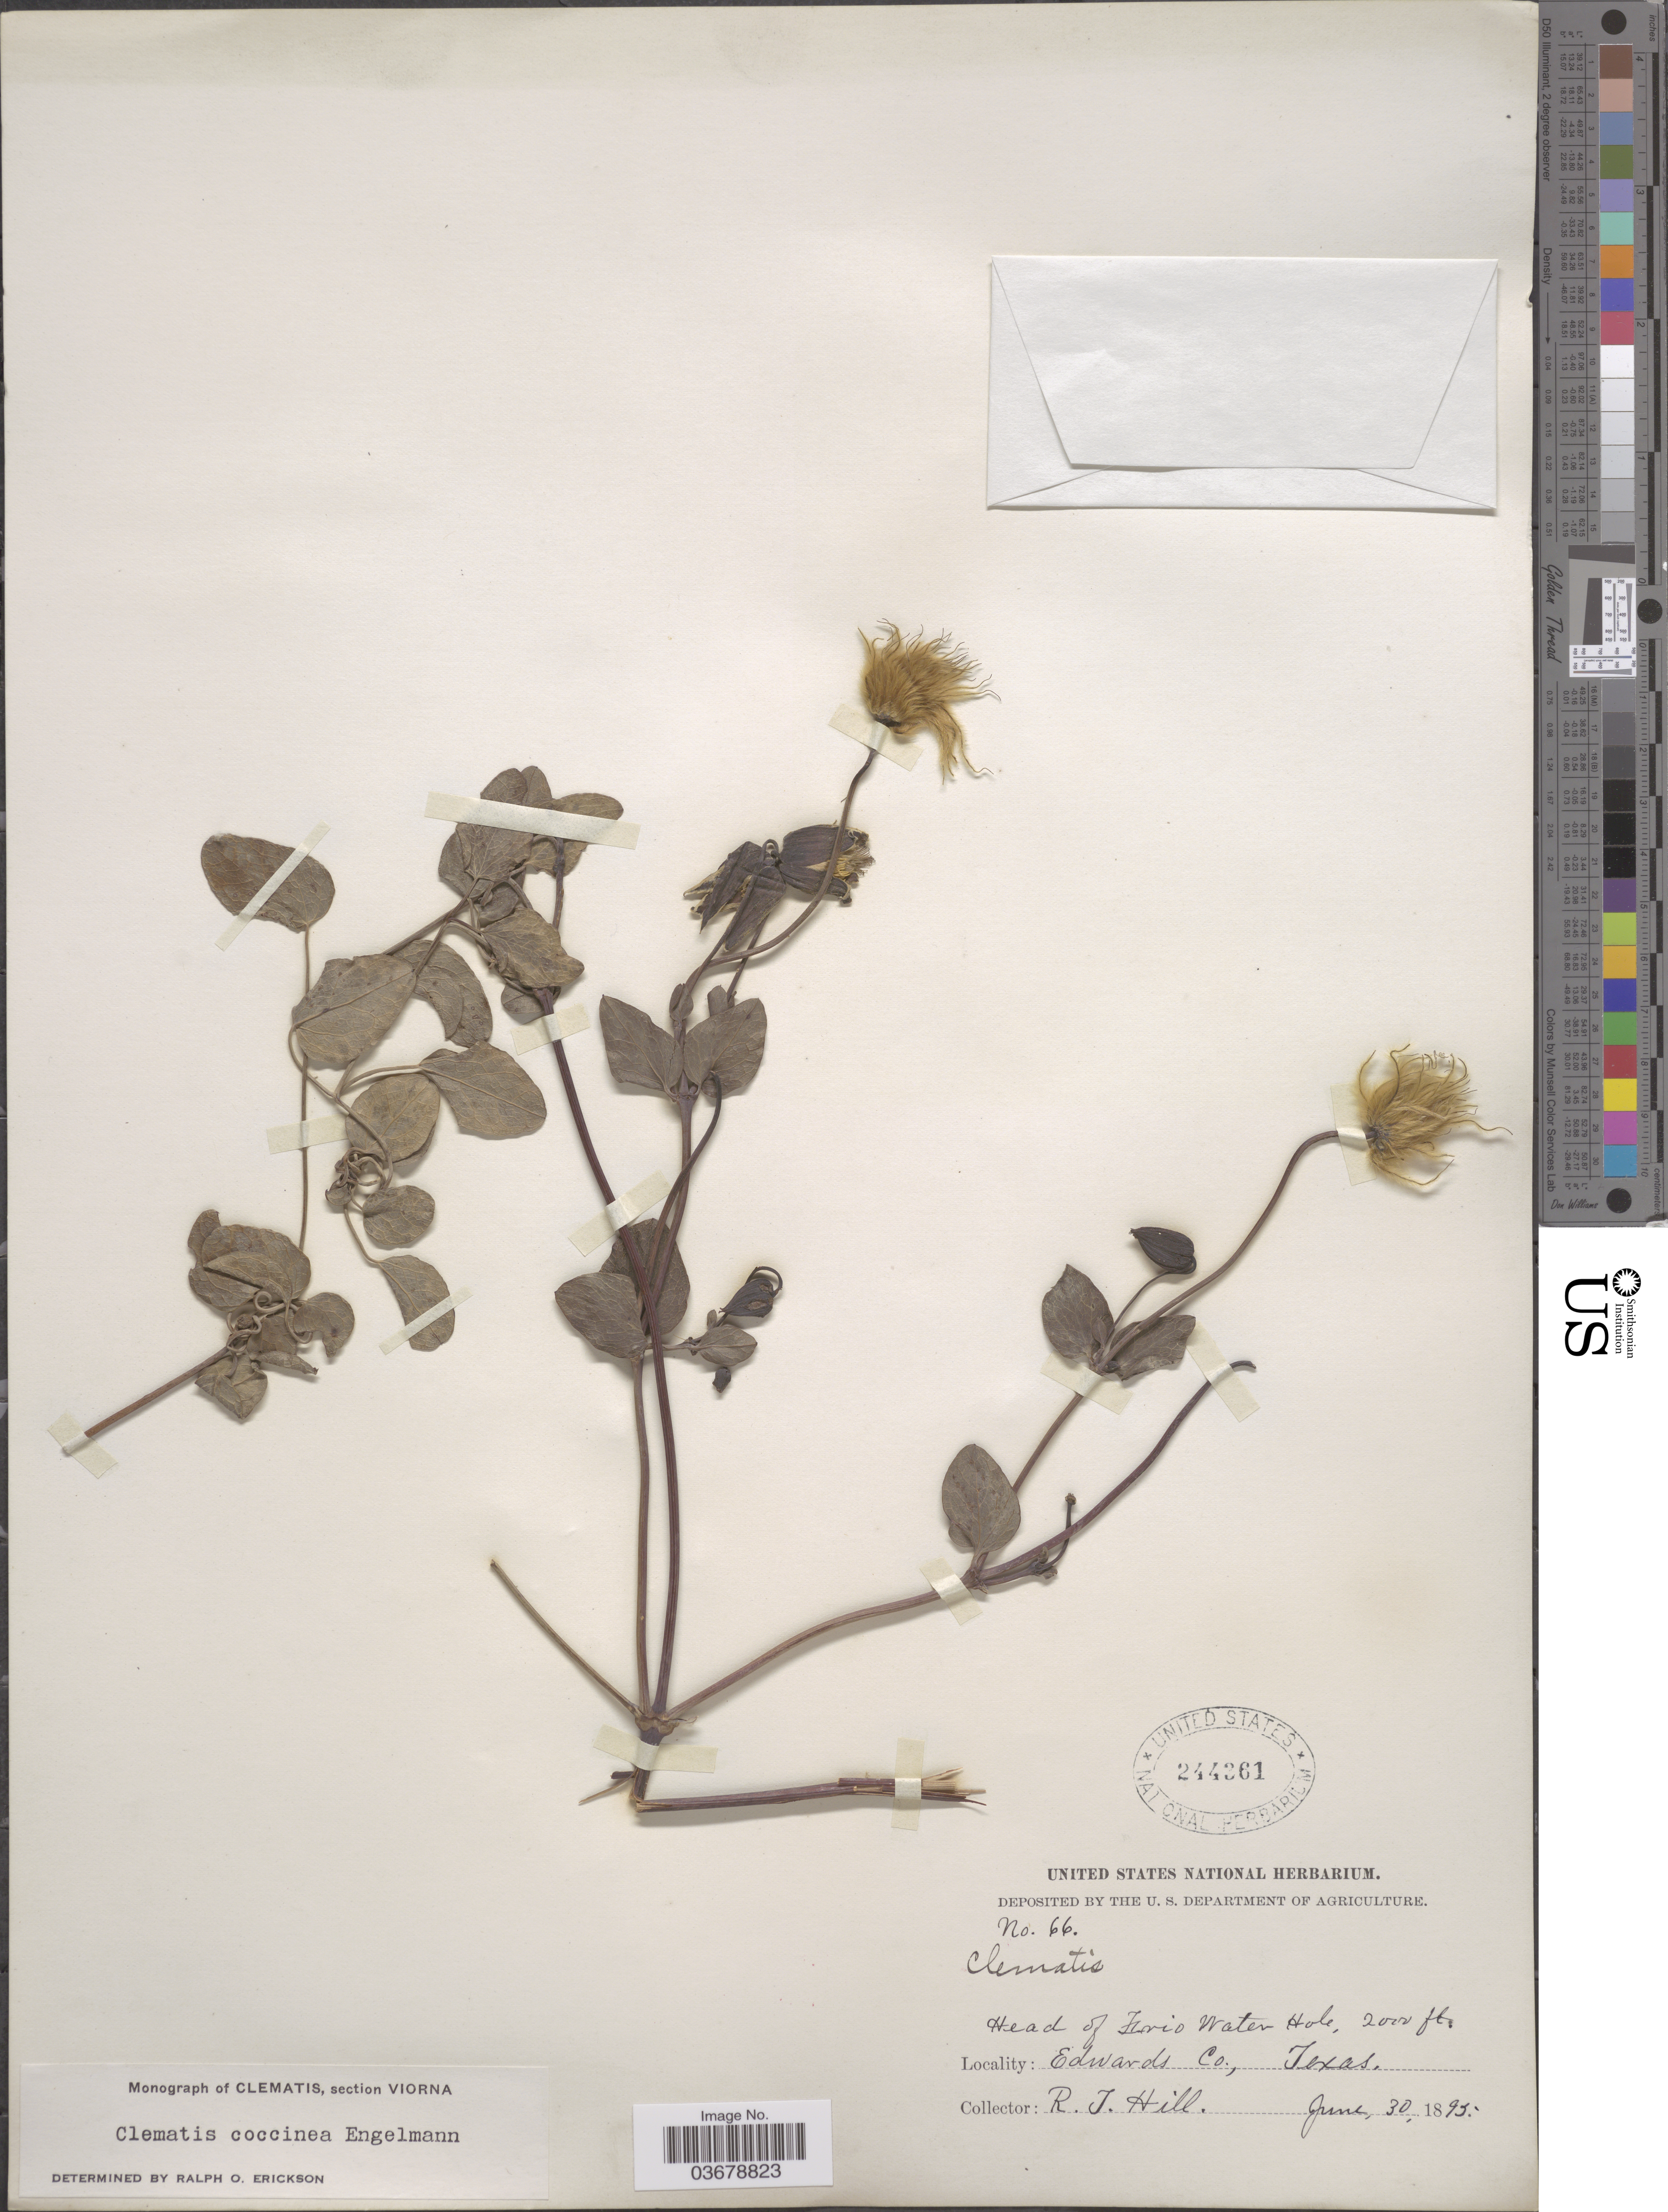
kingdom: Plantae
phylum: Tracheophyta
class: Magnoliopsida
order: Ranunculales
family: Ranunculaceae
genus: Clematis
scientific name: Clematis texensis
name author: Buckley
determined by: Strong, M. T., (US), Smithsonian Institution - National Museum of Natural History (UNITED STATES)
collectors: R. J. Hill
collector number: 66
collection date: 1895-06-30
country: United States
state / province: Texas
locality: Head of Frio Water Hole. Edwards Co.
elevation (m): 610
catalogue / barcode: US 244361